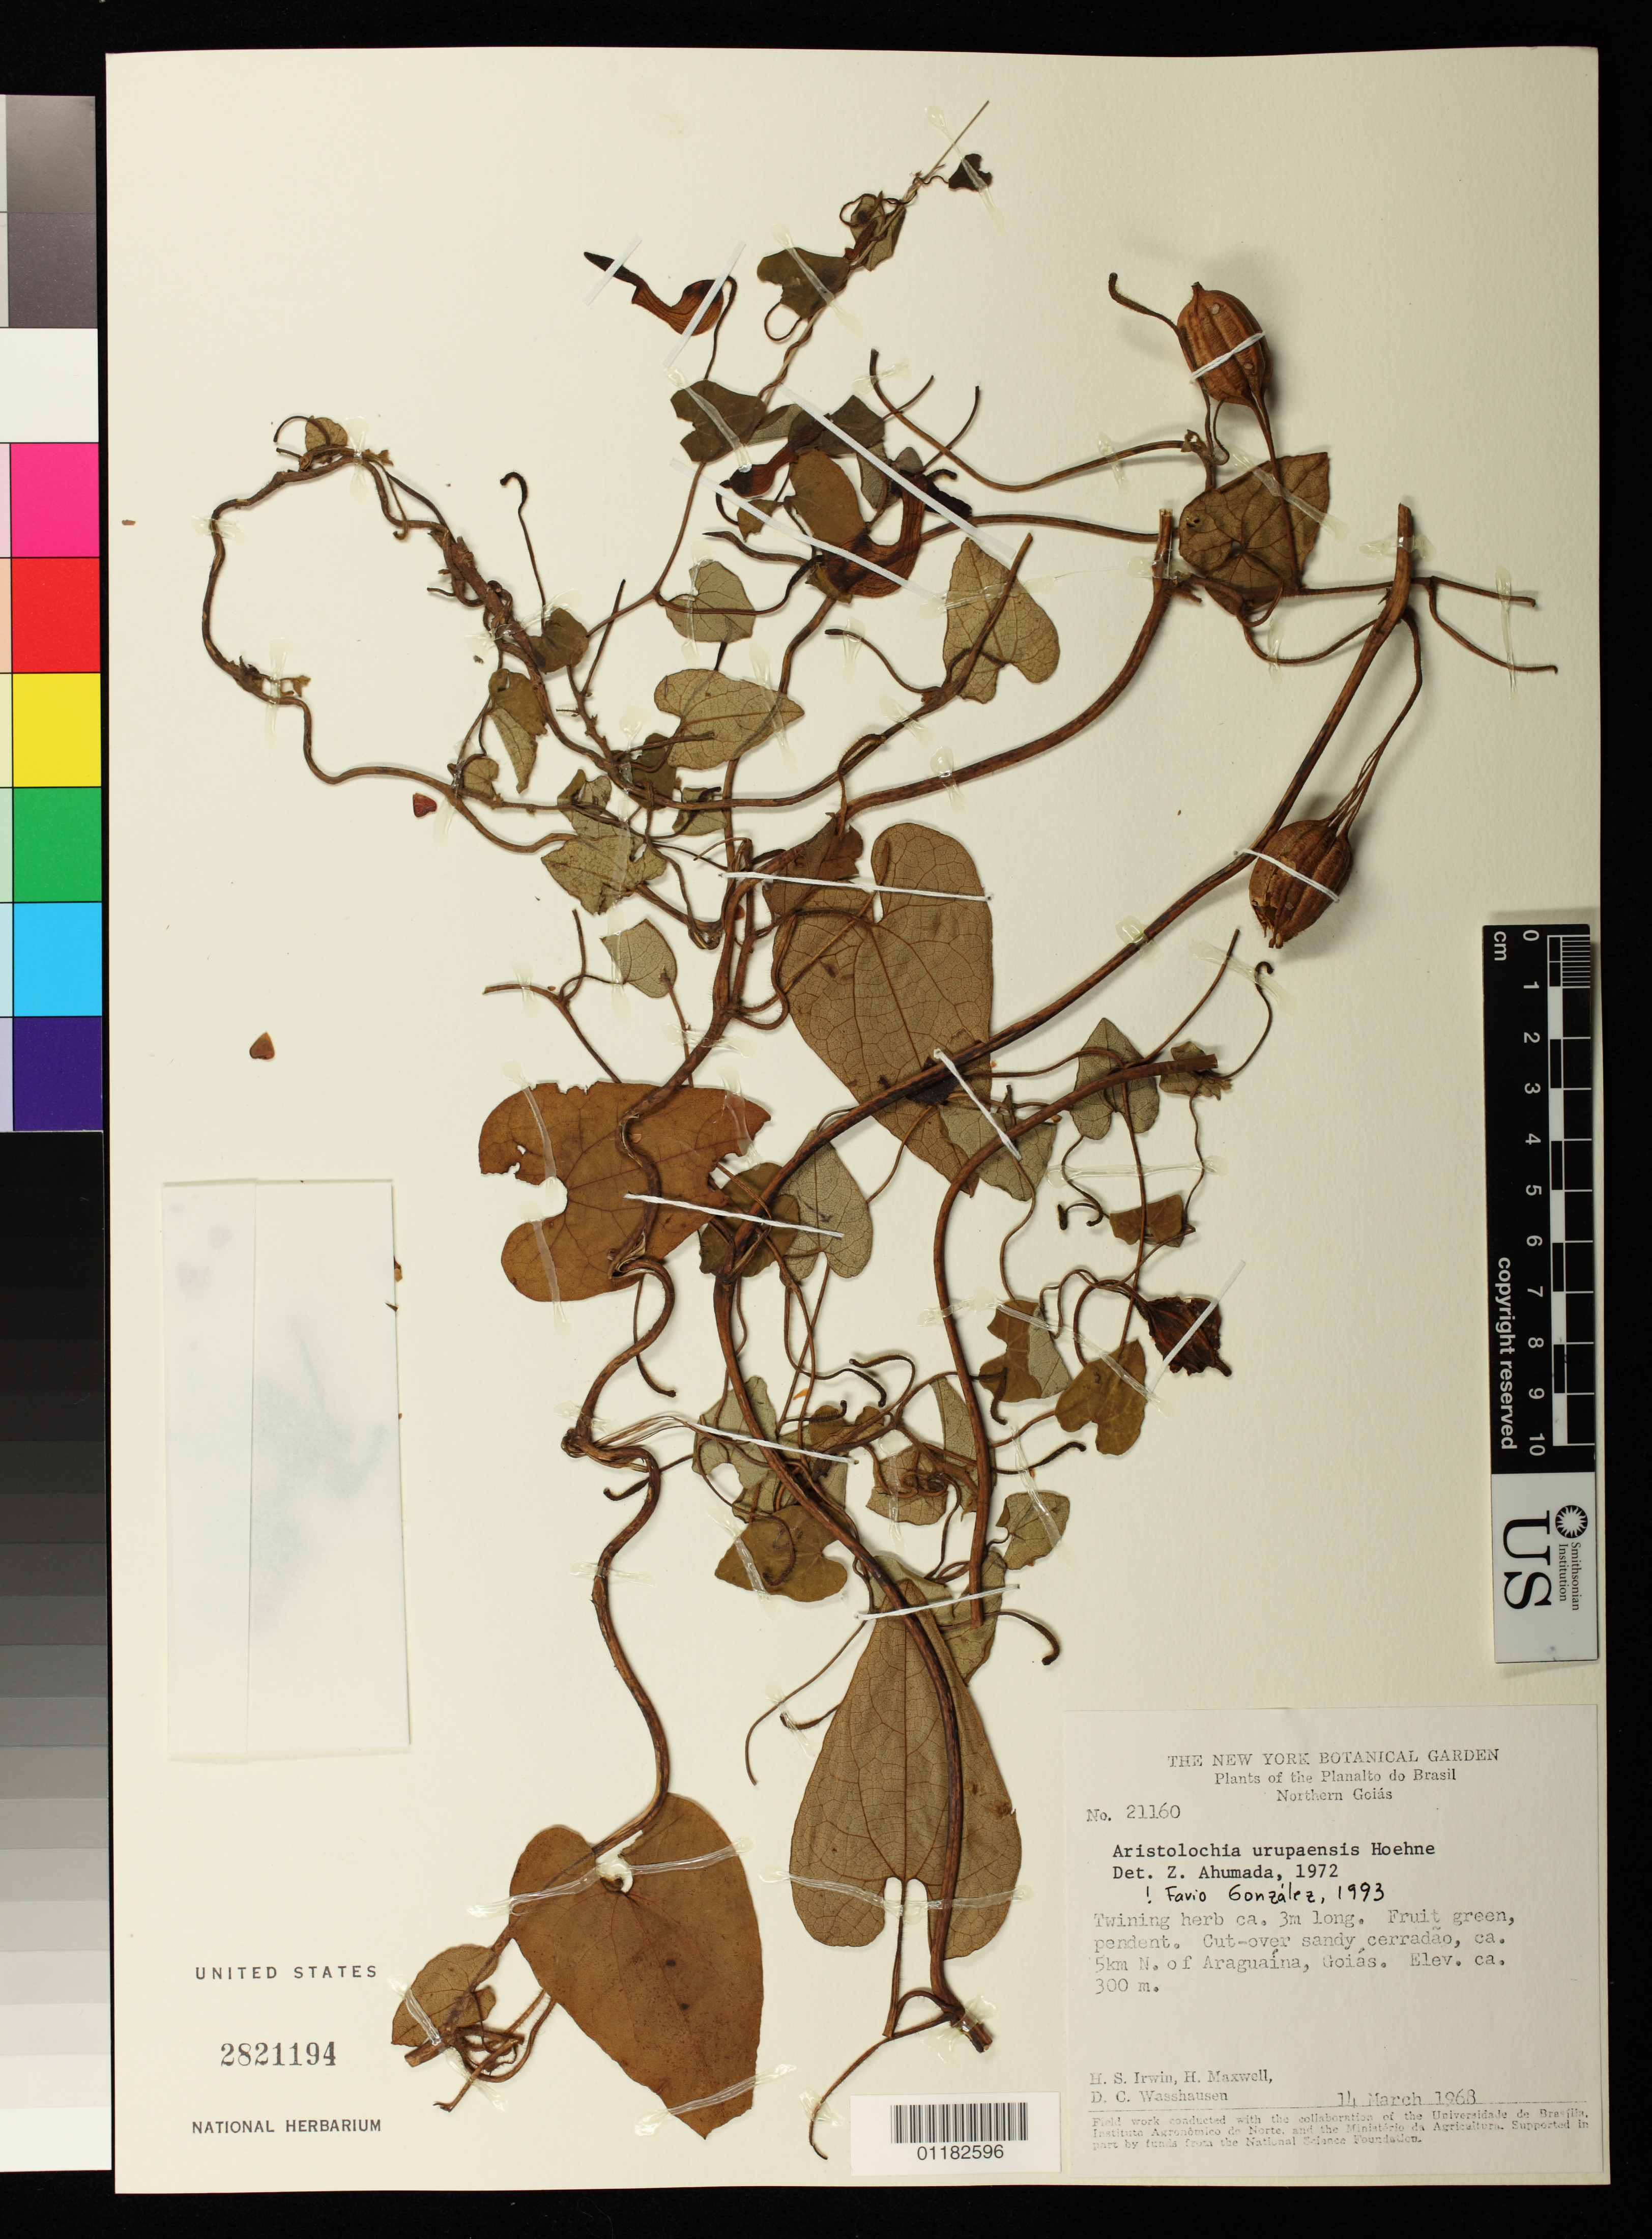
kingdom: Plantae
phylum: Tracheophyta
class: Magnoliopsida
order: Piperales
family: Aristolochiaceae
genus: Aristolochia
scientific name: Aristolochia urupaensis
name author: Hoehne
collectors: H. Irwin, H. Maxwell & D. C. Wasshausen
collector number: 21160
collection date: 1968-03-14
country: Brazil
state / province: Tocantins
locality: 5 km N. of Araguaina.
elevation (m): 300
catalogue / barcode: US 2821194